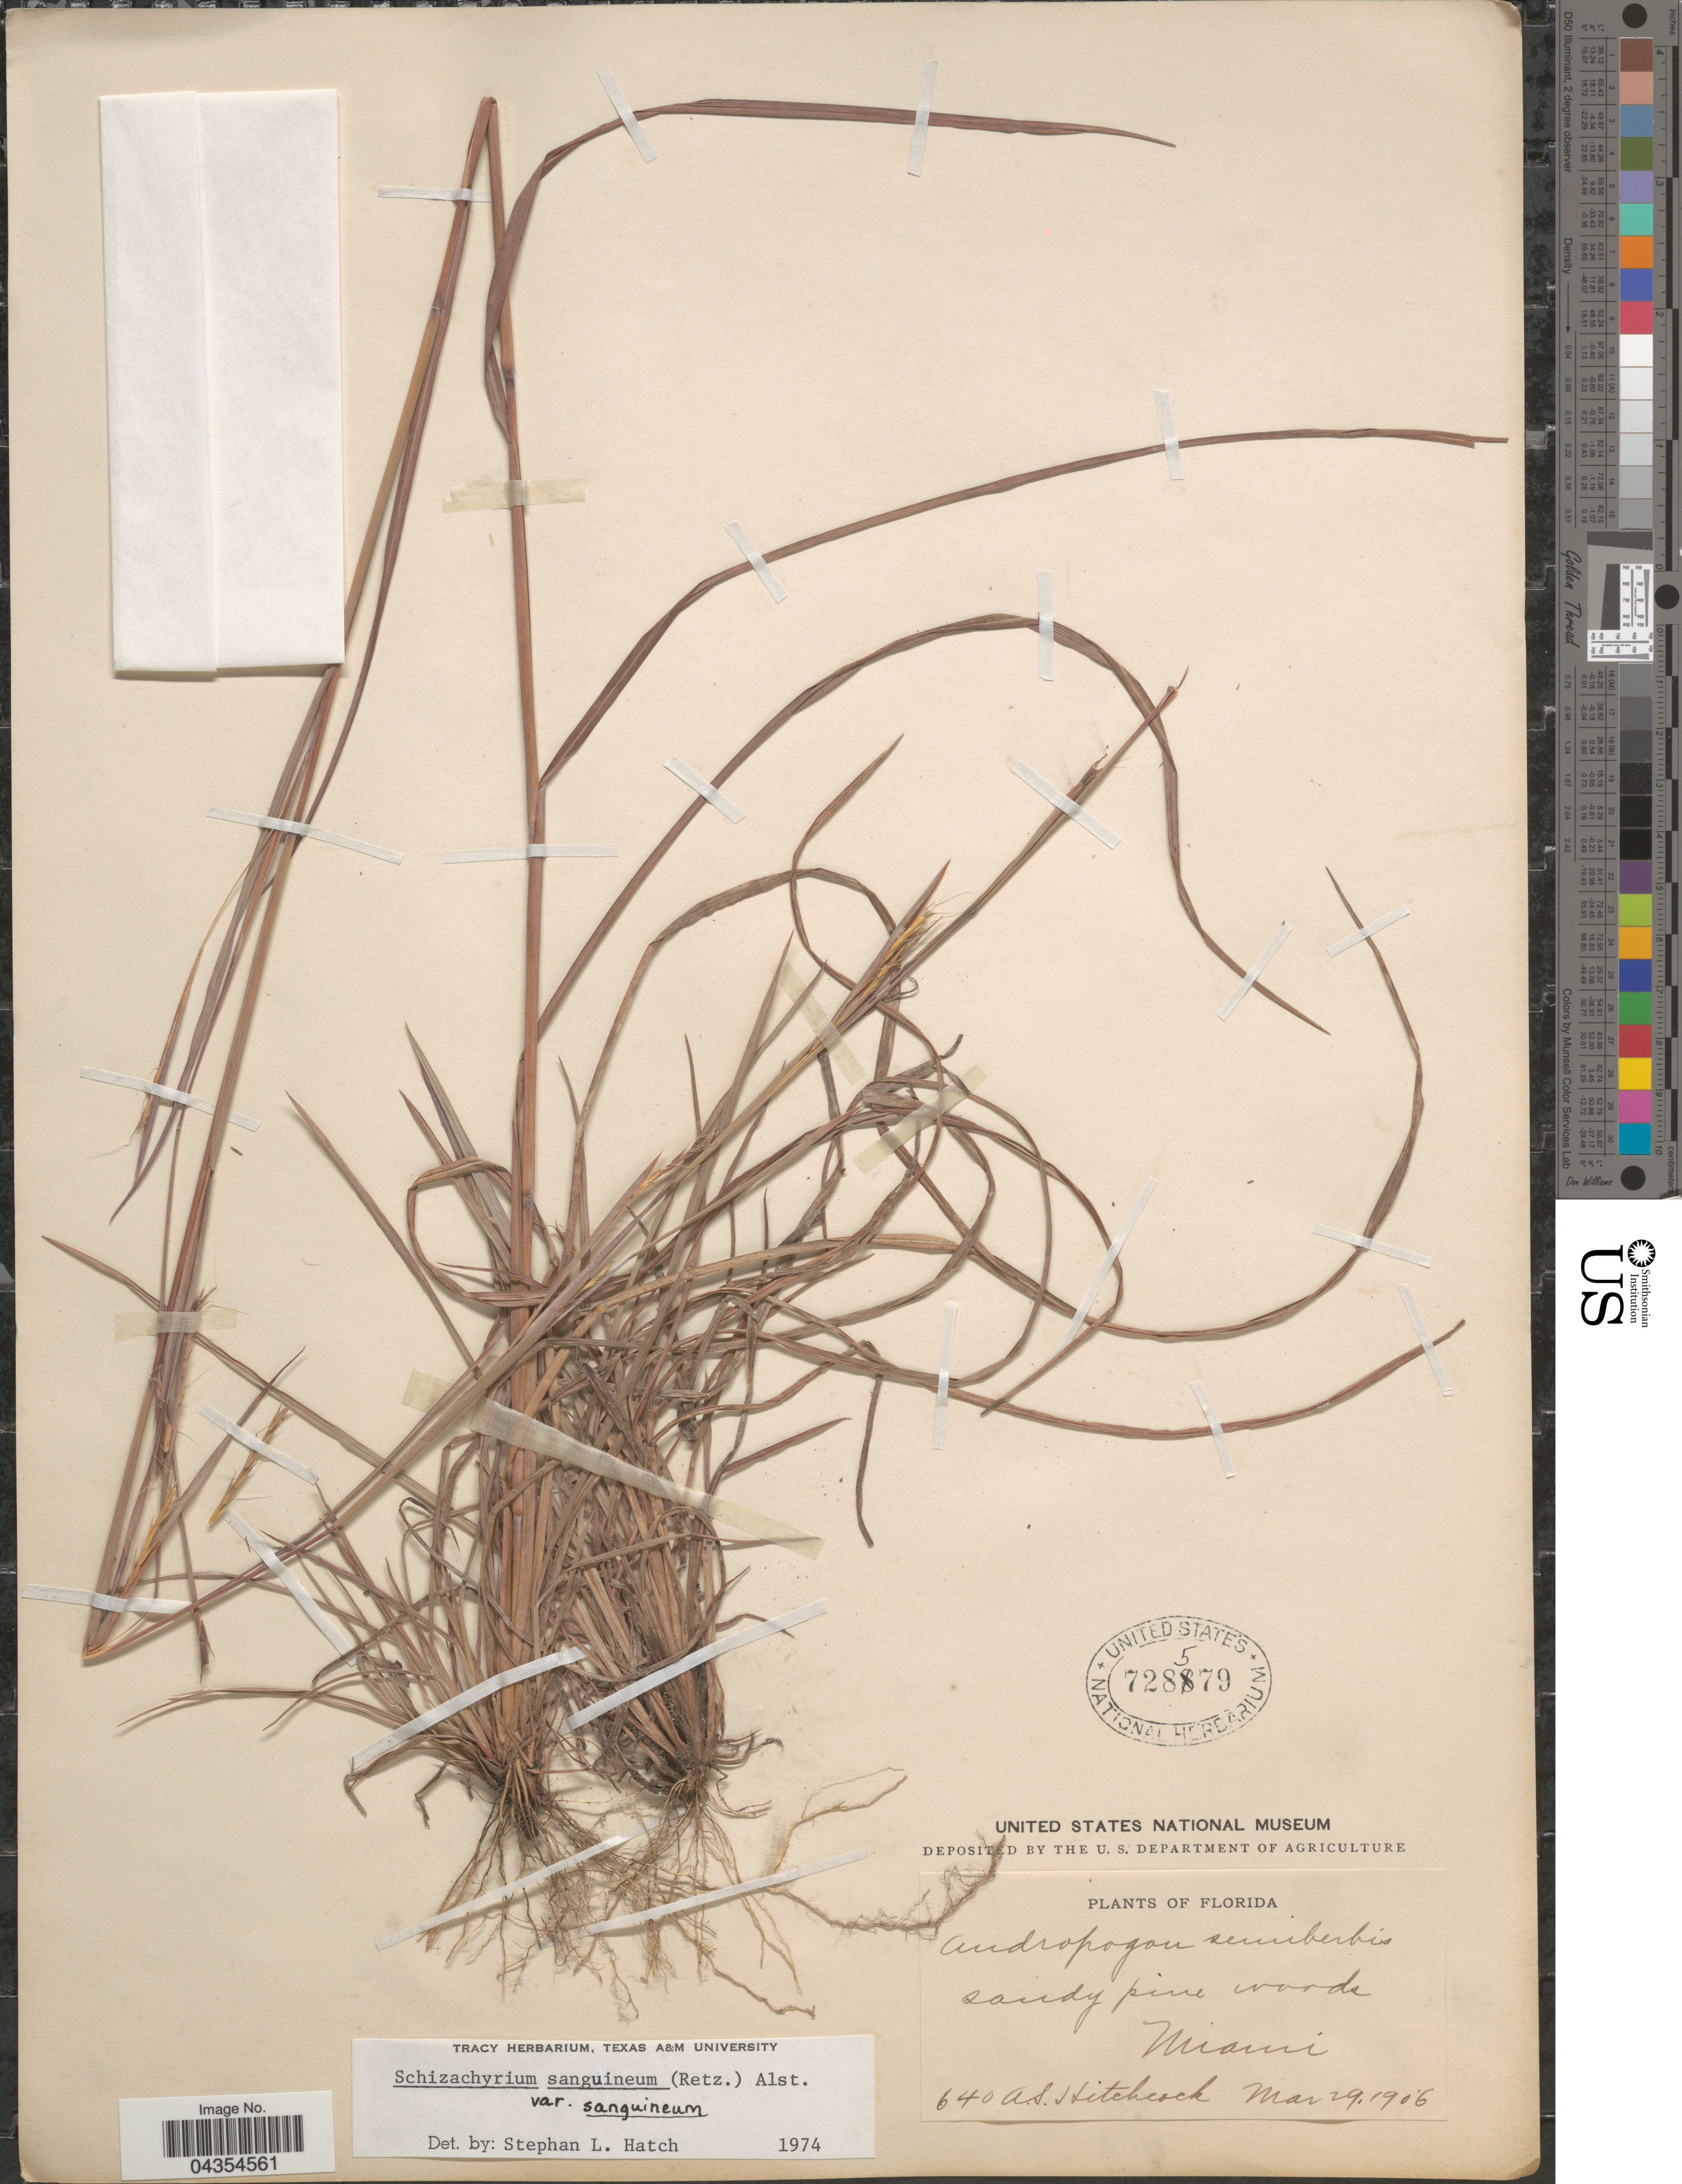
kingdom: Plantae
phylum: Tracheophyta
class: Liliopsida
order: Poales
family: Poaceae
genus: Schizachyrium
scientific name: Schizachyrium sanguineum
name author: (Retz.) Alston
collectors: A. S. Hitchcock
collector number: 640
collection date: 1906-03-29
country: United States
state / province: Florida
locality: Sandy pine woods. Miami.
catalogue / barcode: US 728579